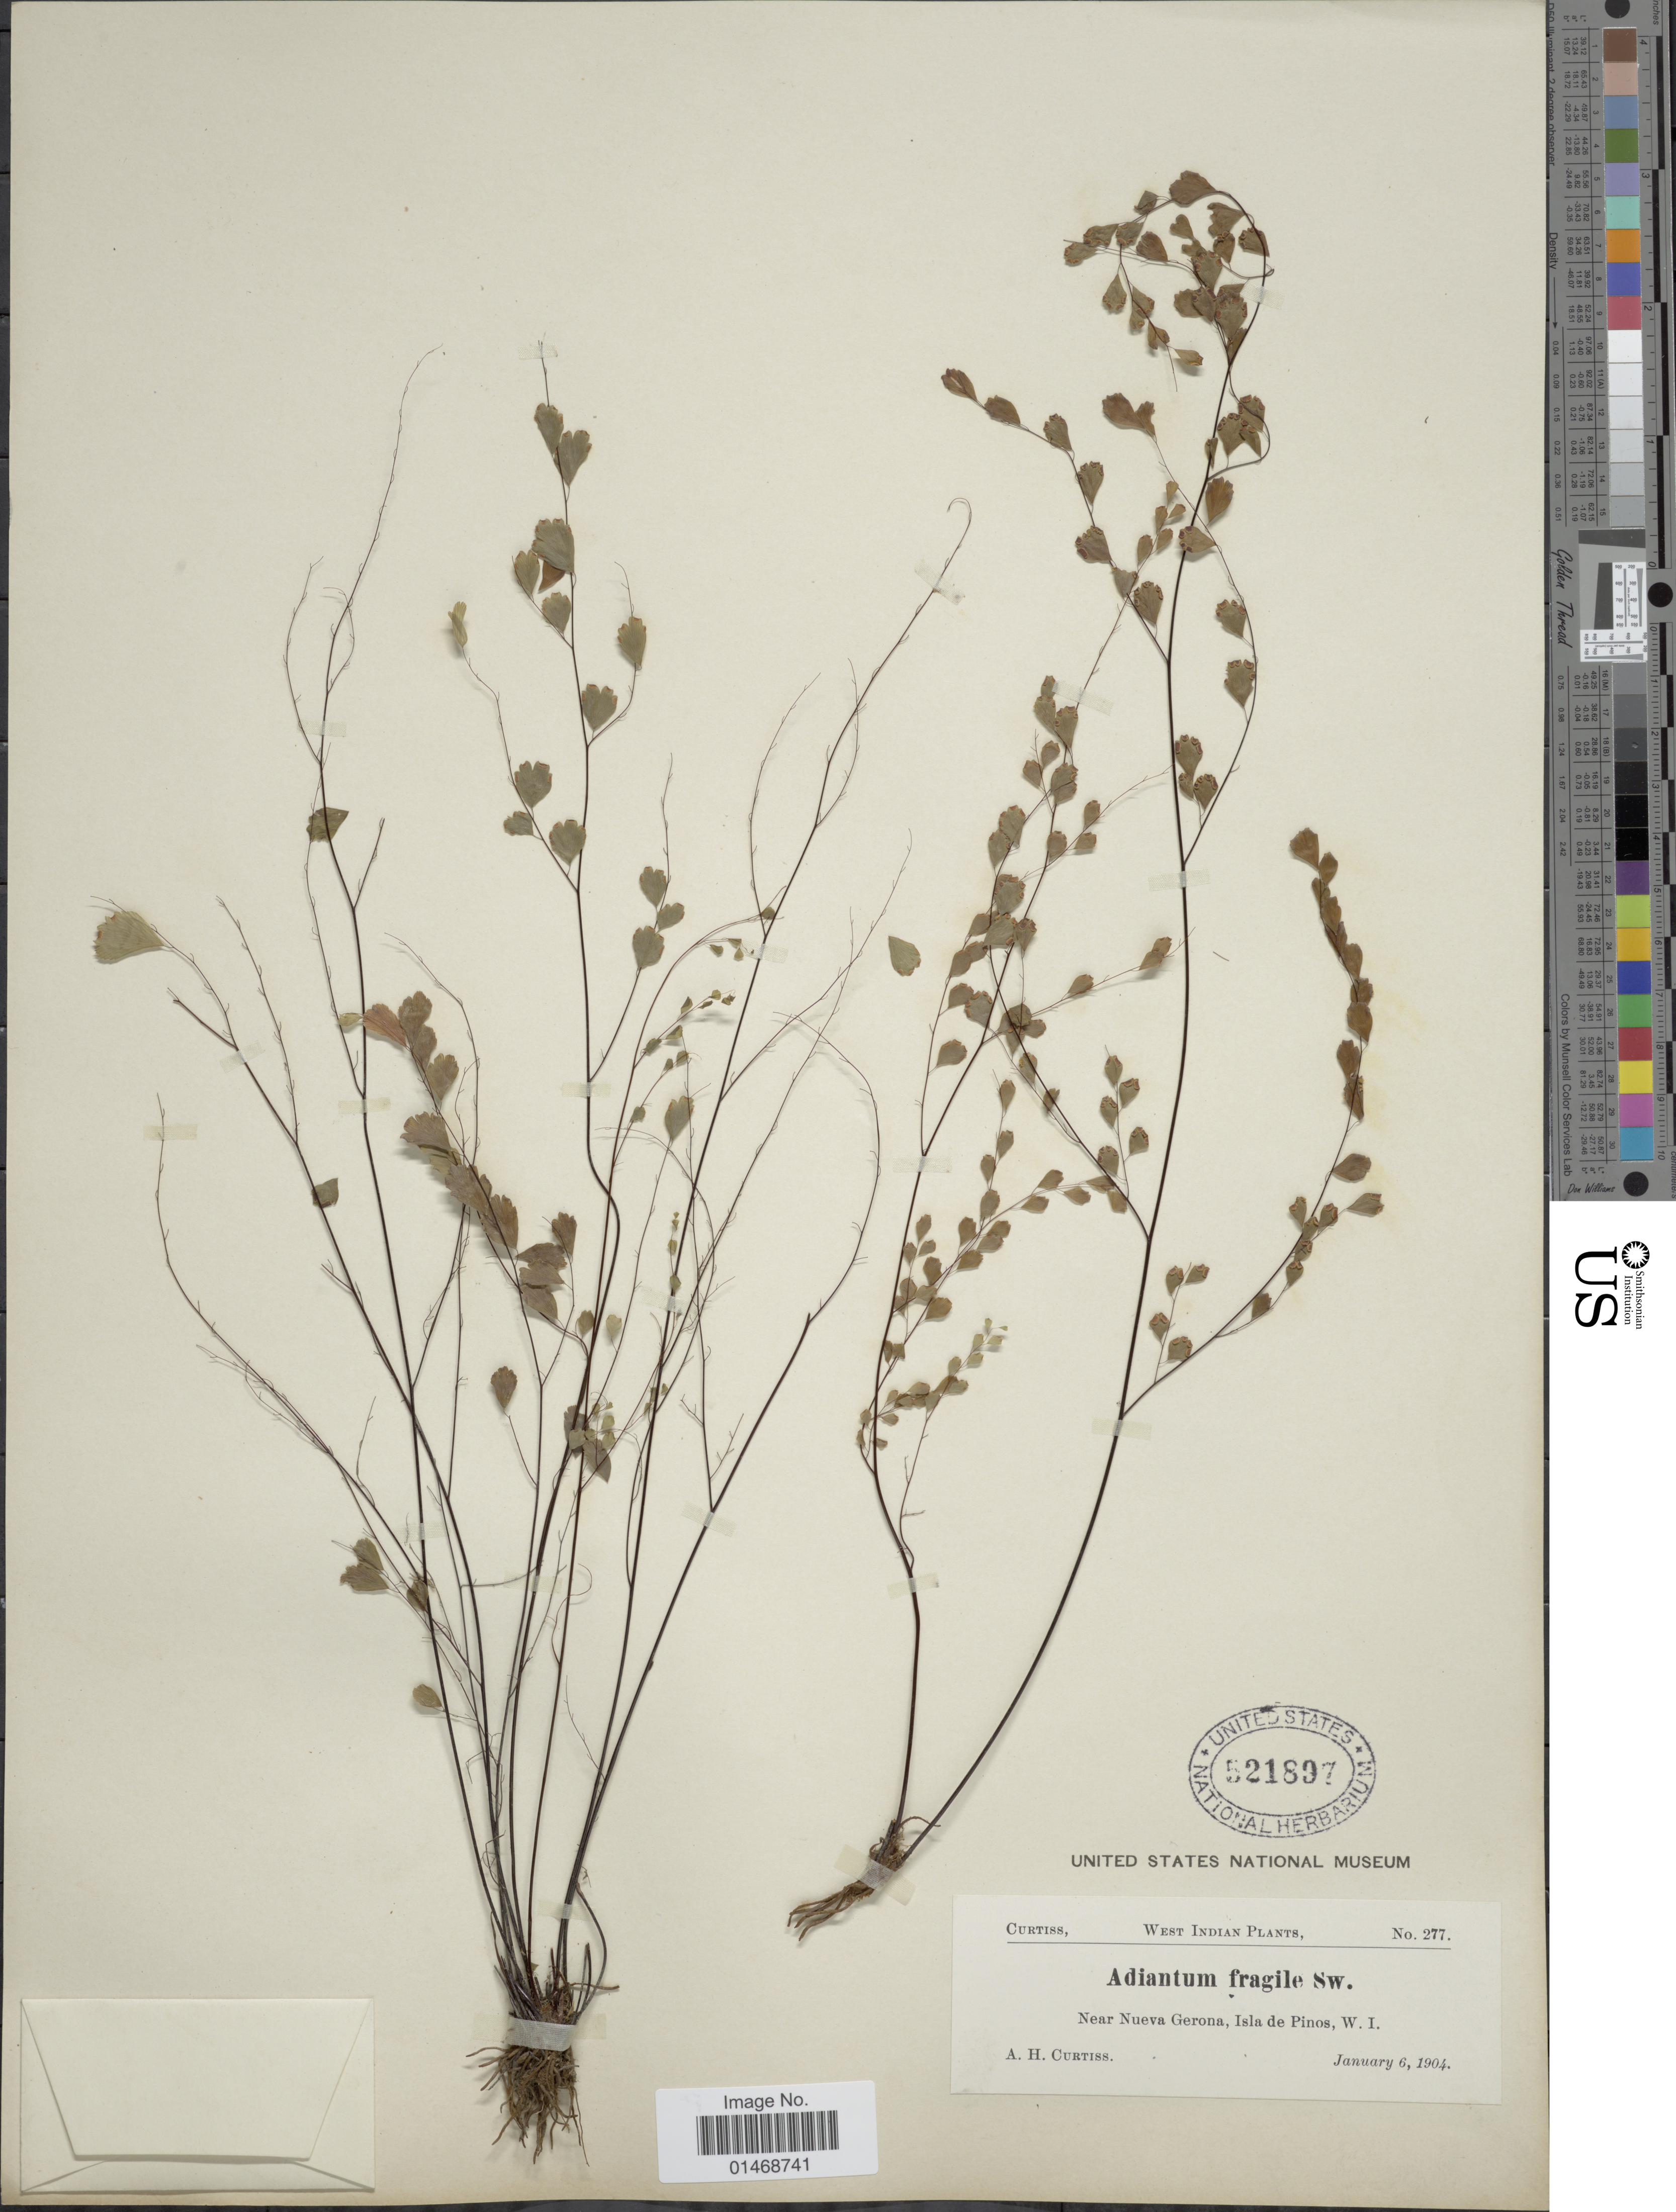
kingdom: Plantae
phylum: Tracheophyta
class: Polypodiopsida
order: Polypodiales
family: Pteridaceae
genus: Adiantum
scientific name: Adiantum fragile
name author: Sw.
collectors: A. H. Curtiss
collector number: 277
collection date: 1904-01-06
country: Cuba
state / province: Isla de la Juventud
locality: West Indian, Near Nueva Gerona, Isla de Pinos,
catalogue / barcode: US 521897